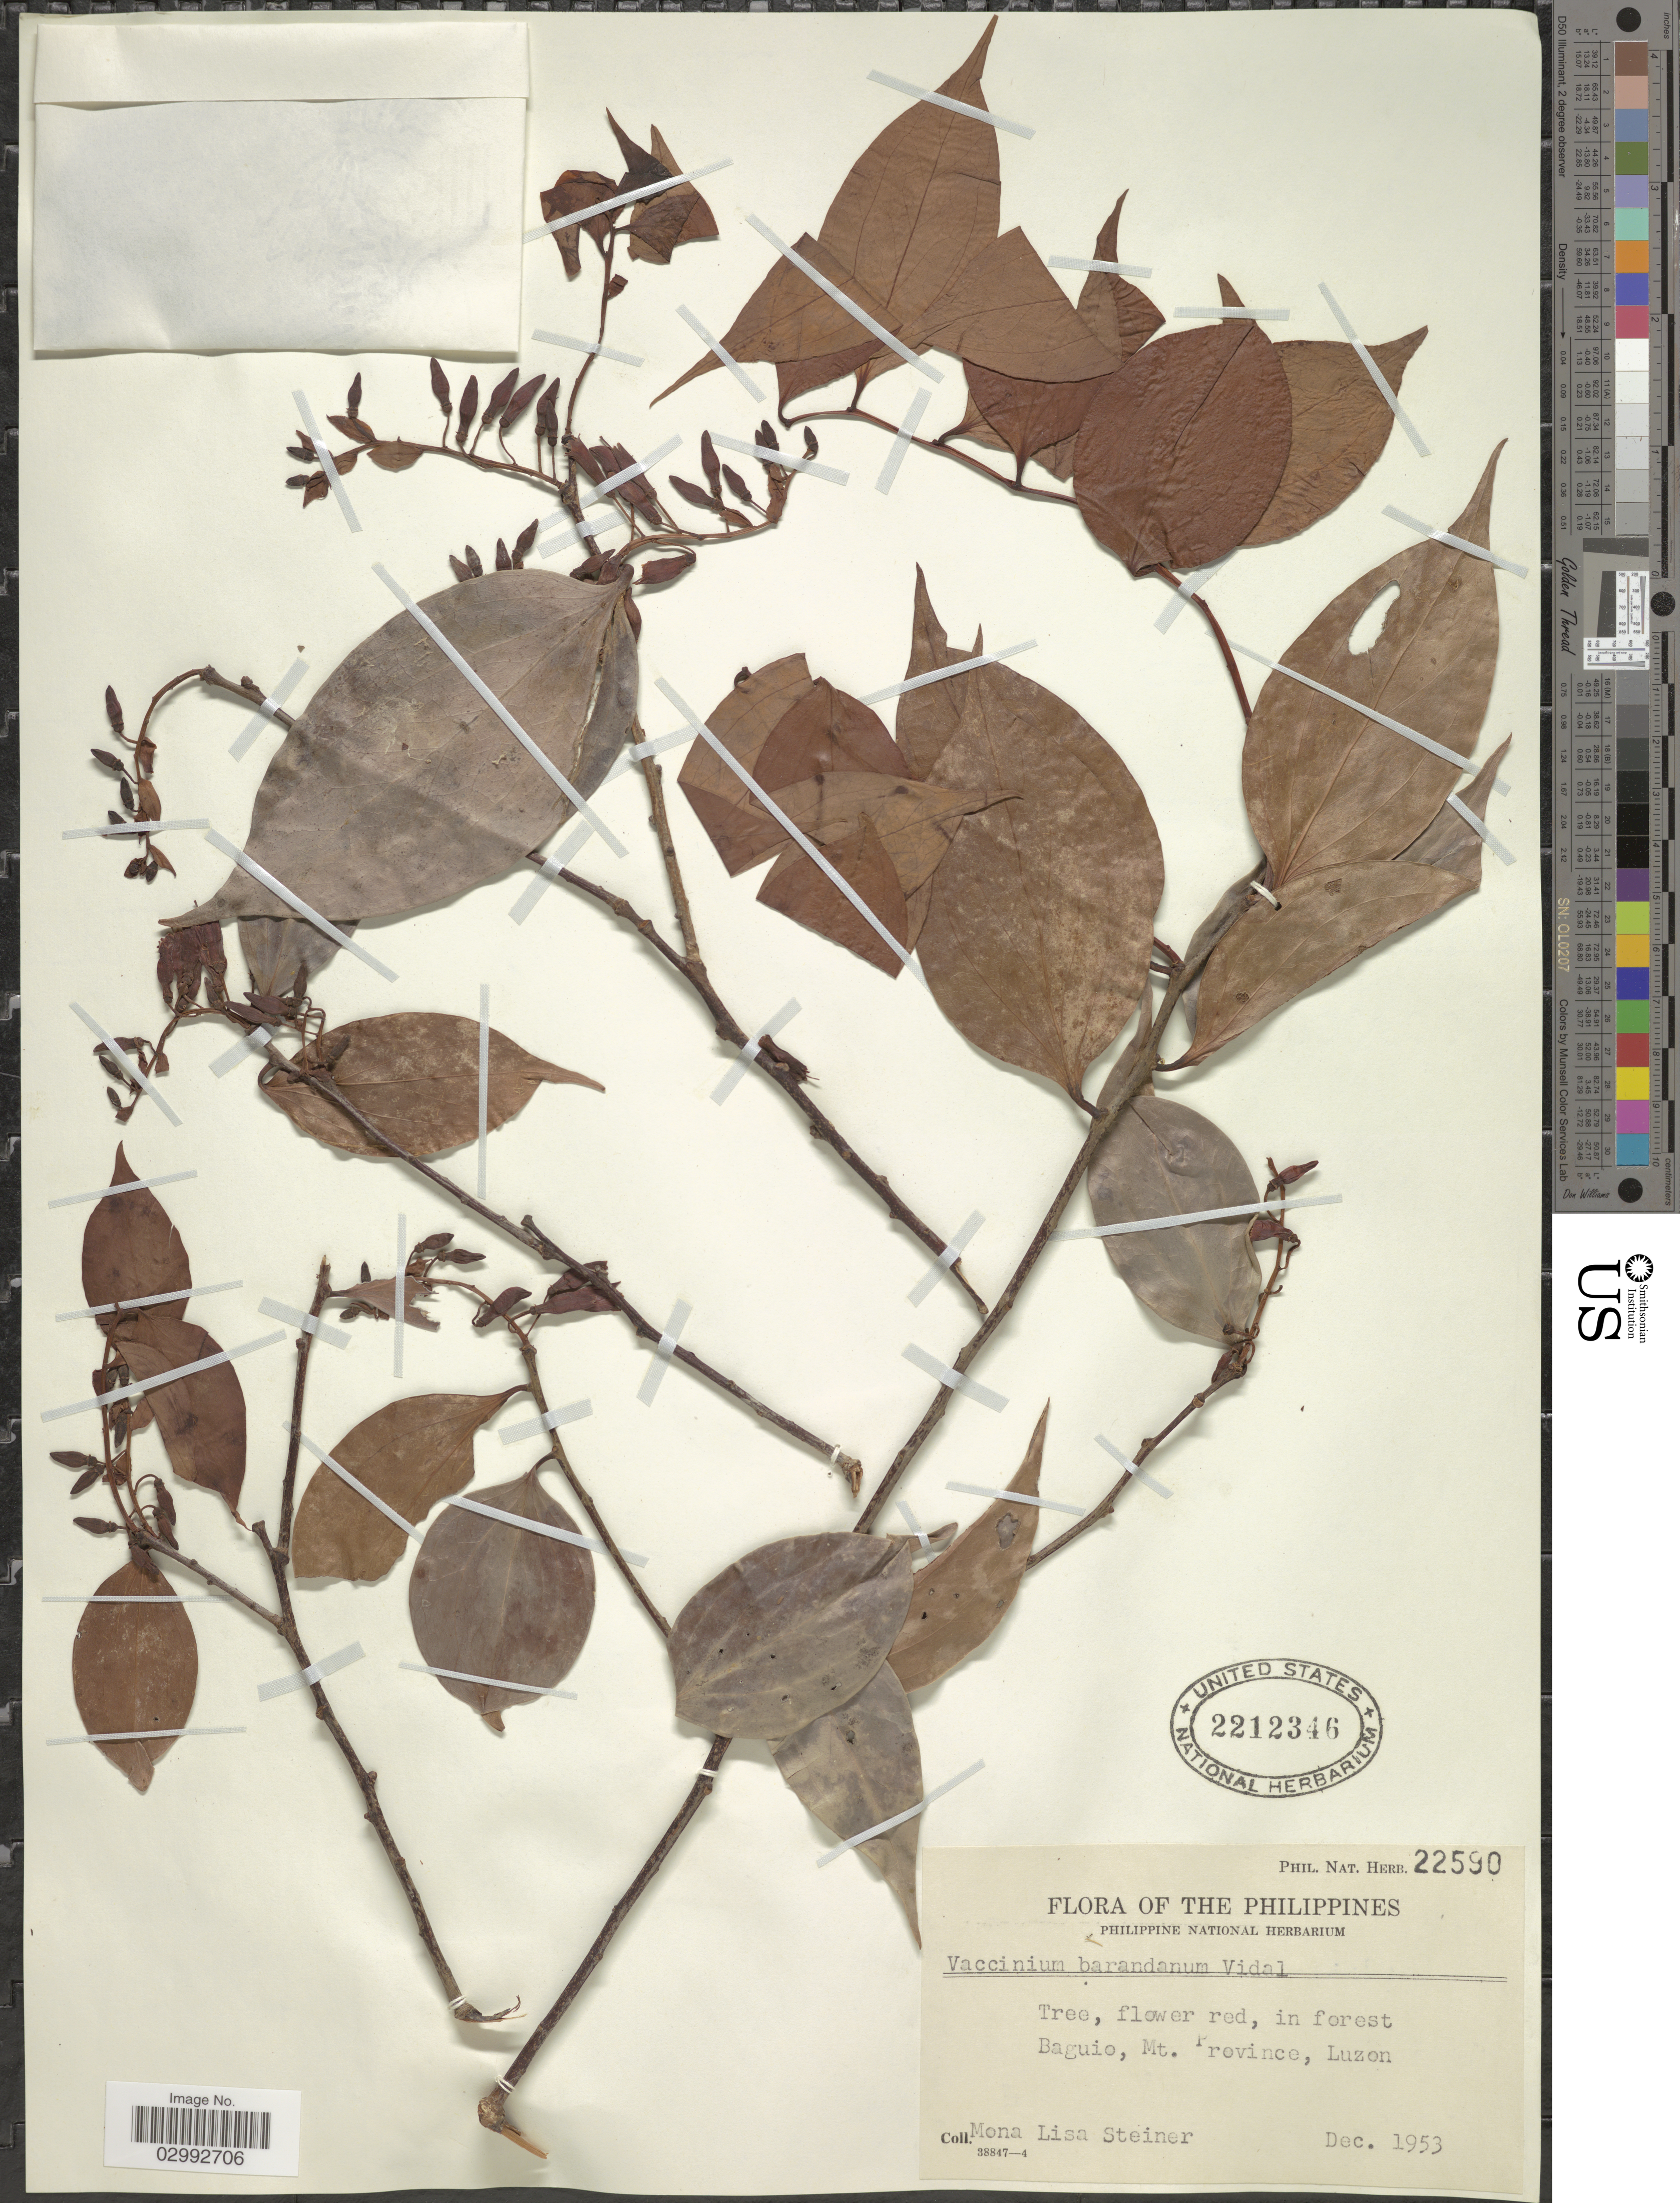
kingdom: Plantae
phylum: Tracheophyta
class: Magnoliopsida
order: Ericales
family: Ericaceae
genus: Vaccinium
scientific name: Vaccinium barandanum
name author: S. Vidal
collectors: M. Steiner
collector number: Phil. Nat. Herb. 22590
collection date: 1953-12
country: Philippines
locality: Baguio, Mt. Province, Luzon.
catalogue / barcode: US 2212346